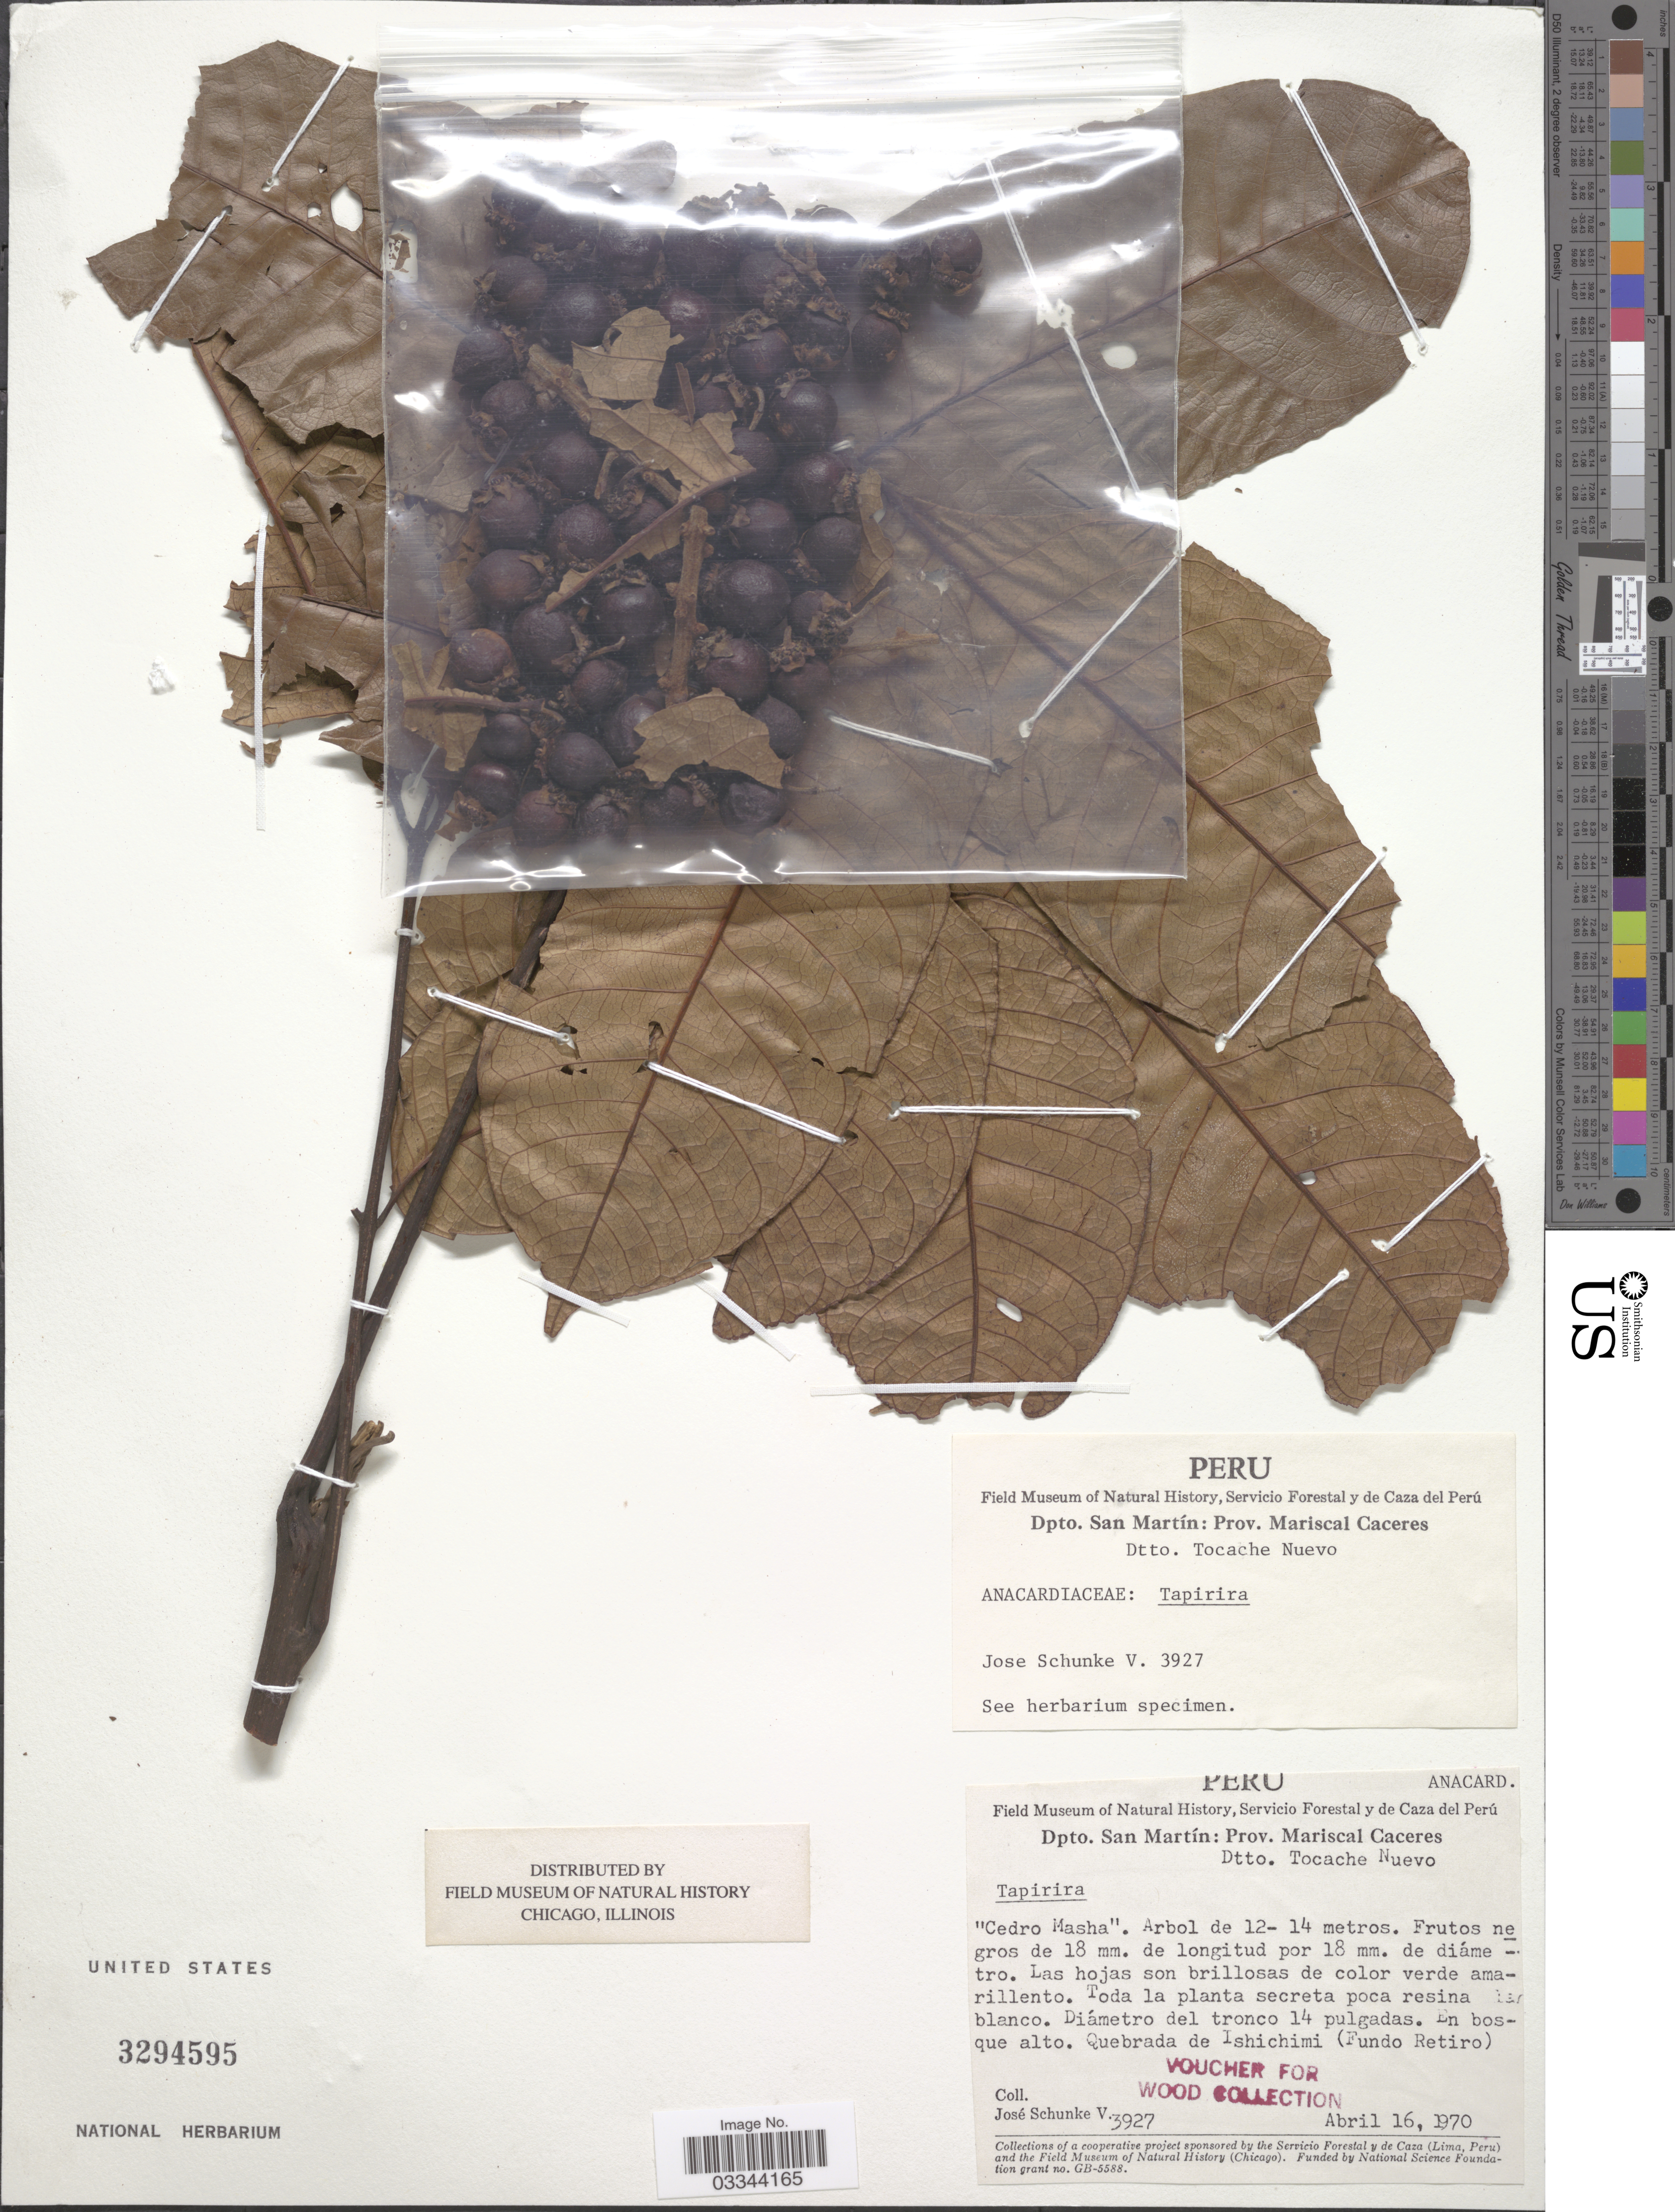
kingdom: Plantae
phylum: Tracheophyta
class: Magnoliopsida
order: Sapindales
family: Anacardiaceae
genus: Tapirira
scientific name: Tapirira guianensis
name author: Aubl.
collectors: J. Schunke Vigo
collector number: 3927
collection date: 1970-04-16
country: Peru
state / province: San Martín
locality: Dpto. San Martín: Prov. Mariscal Caceres. Dtto. Tocache Nuevo. Diámetro del tronco 14 pulgadas. En bosque alto. Quebrada de Ishichimi (Fundo Retiro).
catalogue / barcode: US 3294595